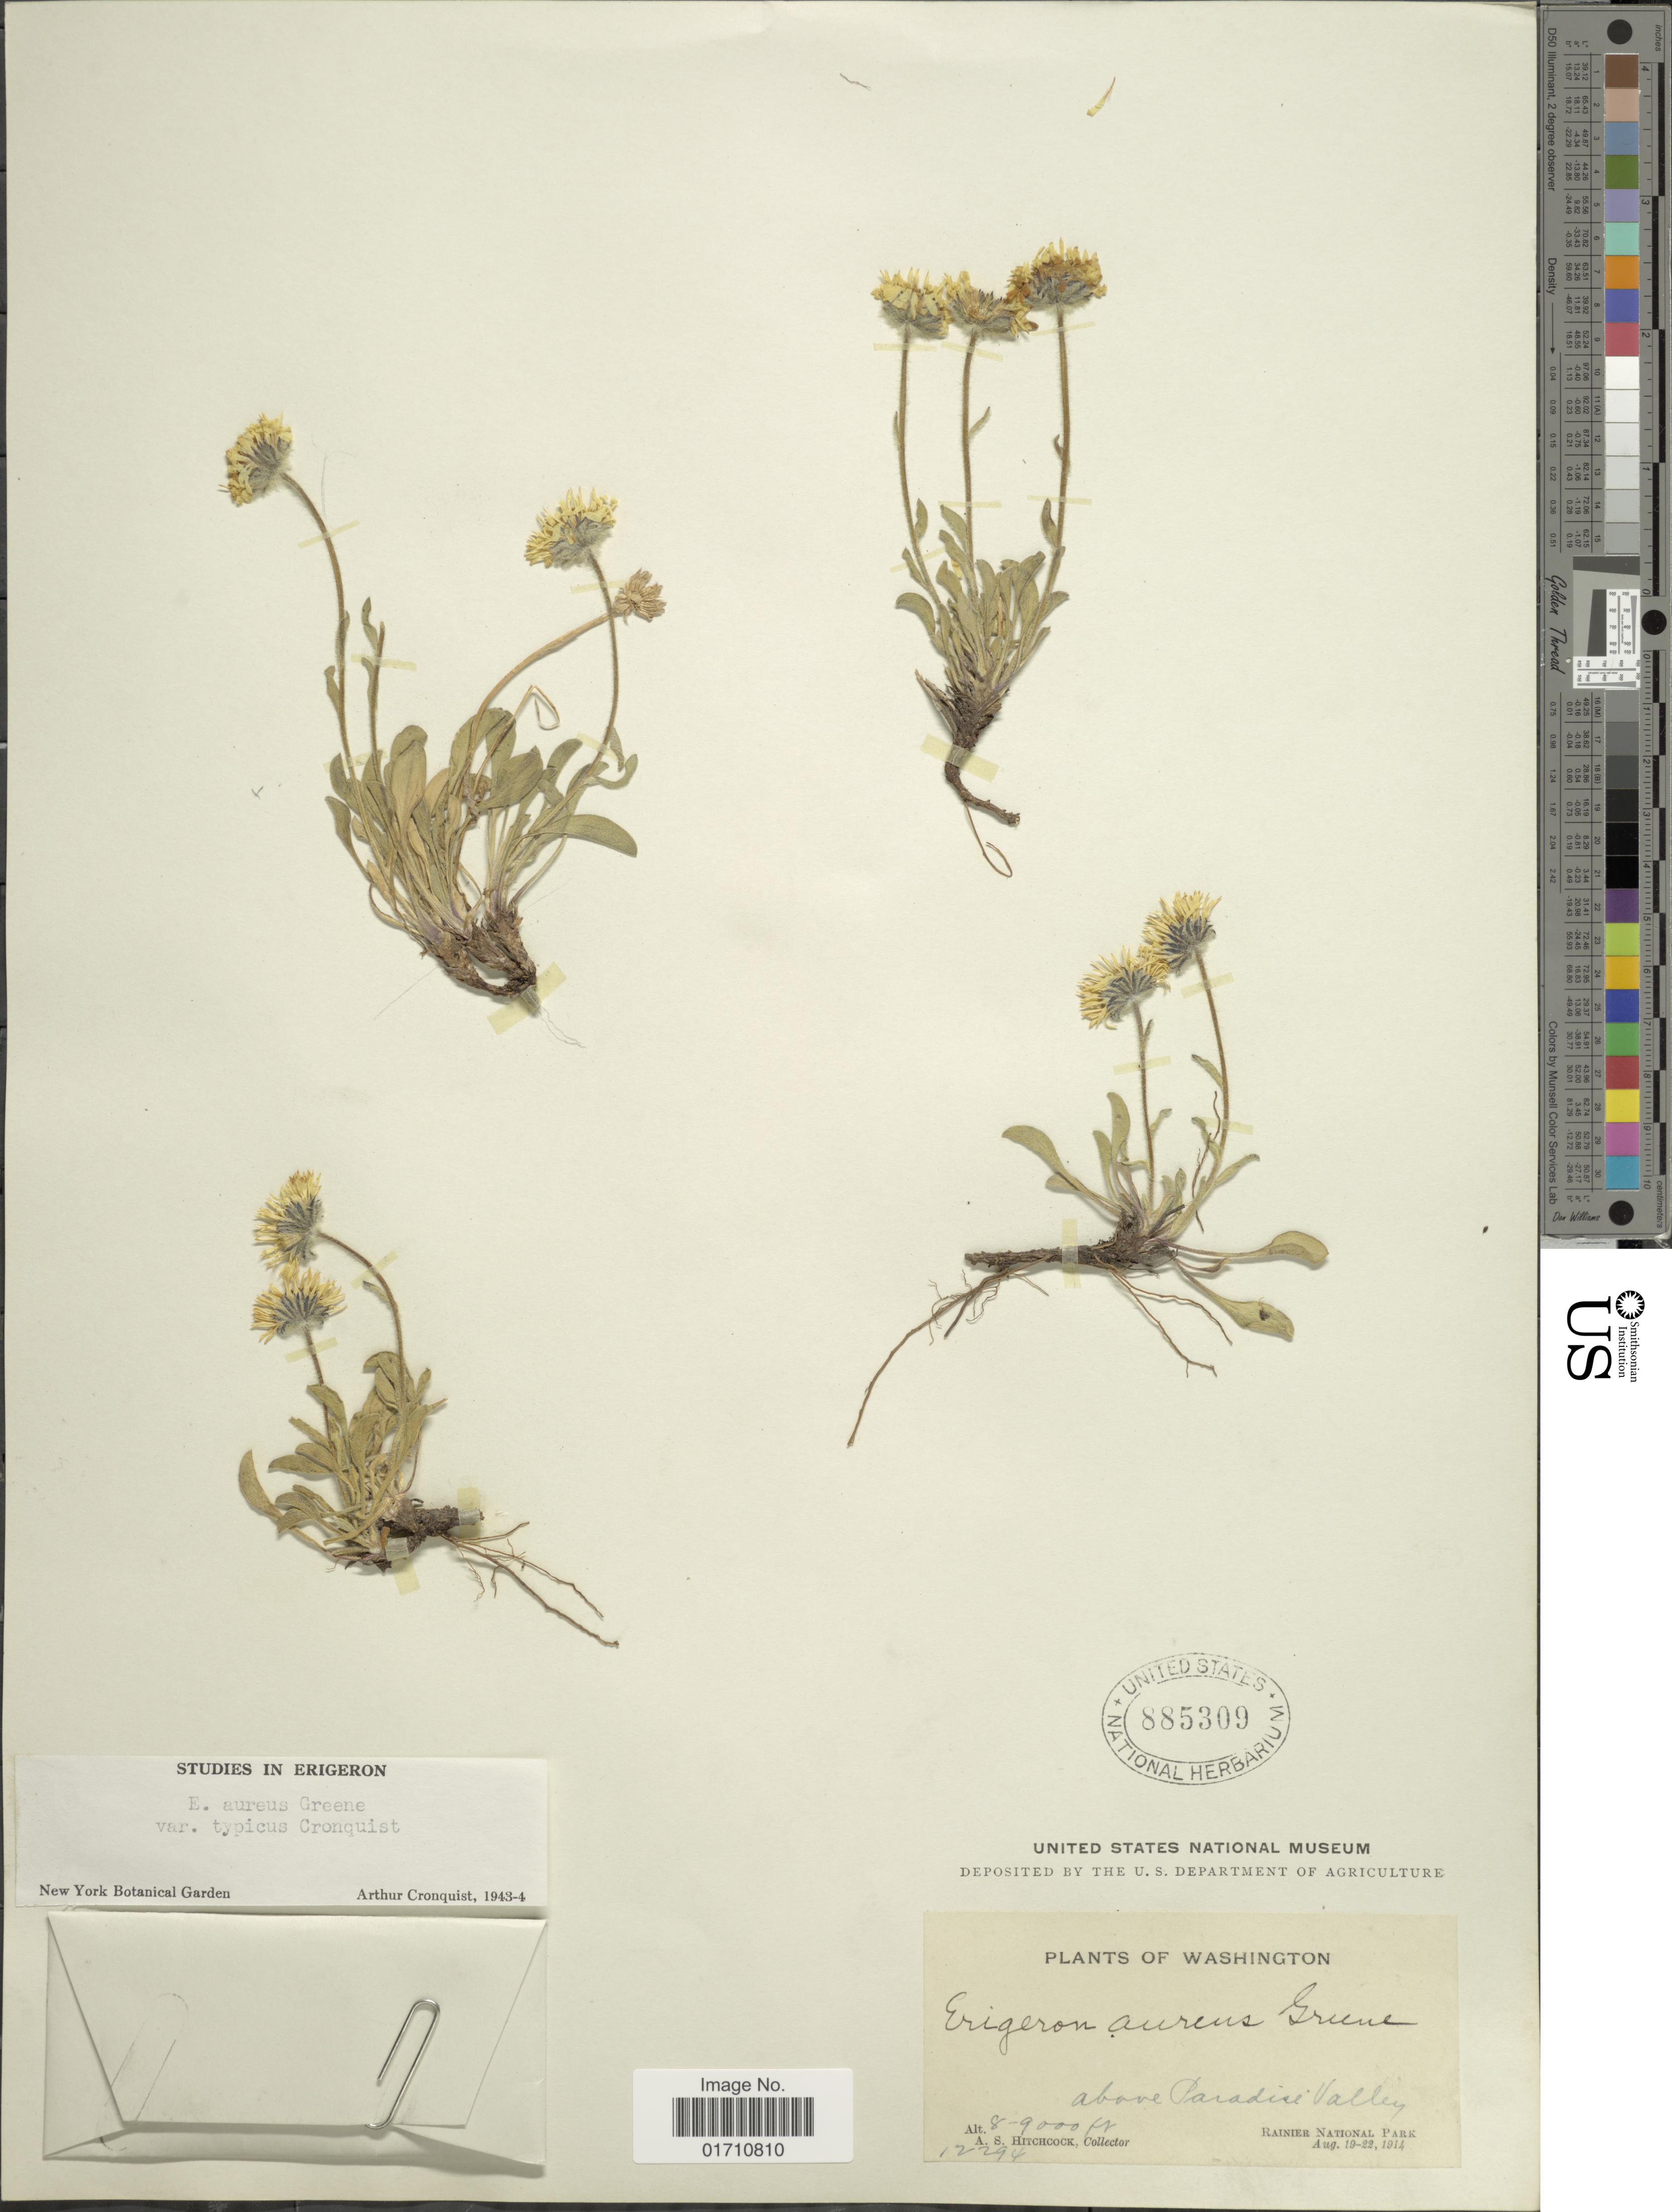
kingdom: Plantae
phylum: Tracheophyta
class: Magnoliopsida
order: Asterales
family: Asteraceae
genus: Erigeron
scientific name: Erigeron aureus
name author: Greene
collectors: A. S. Hitchcock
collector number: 12294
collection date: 1914-08-19/1914-08-22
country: United States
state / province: Washington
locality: Above Paradise Valley, Rainier National Park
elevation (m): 2438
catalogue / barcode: US 885309